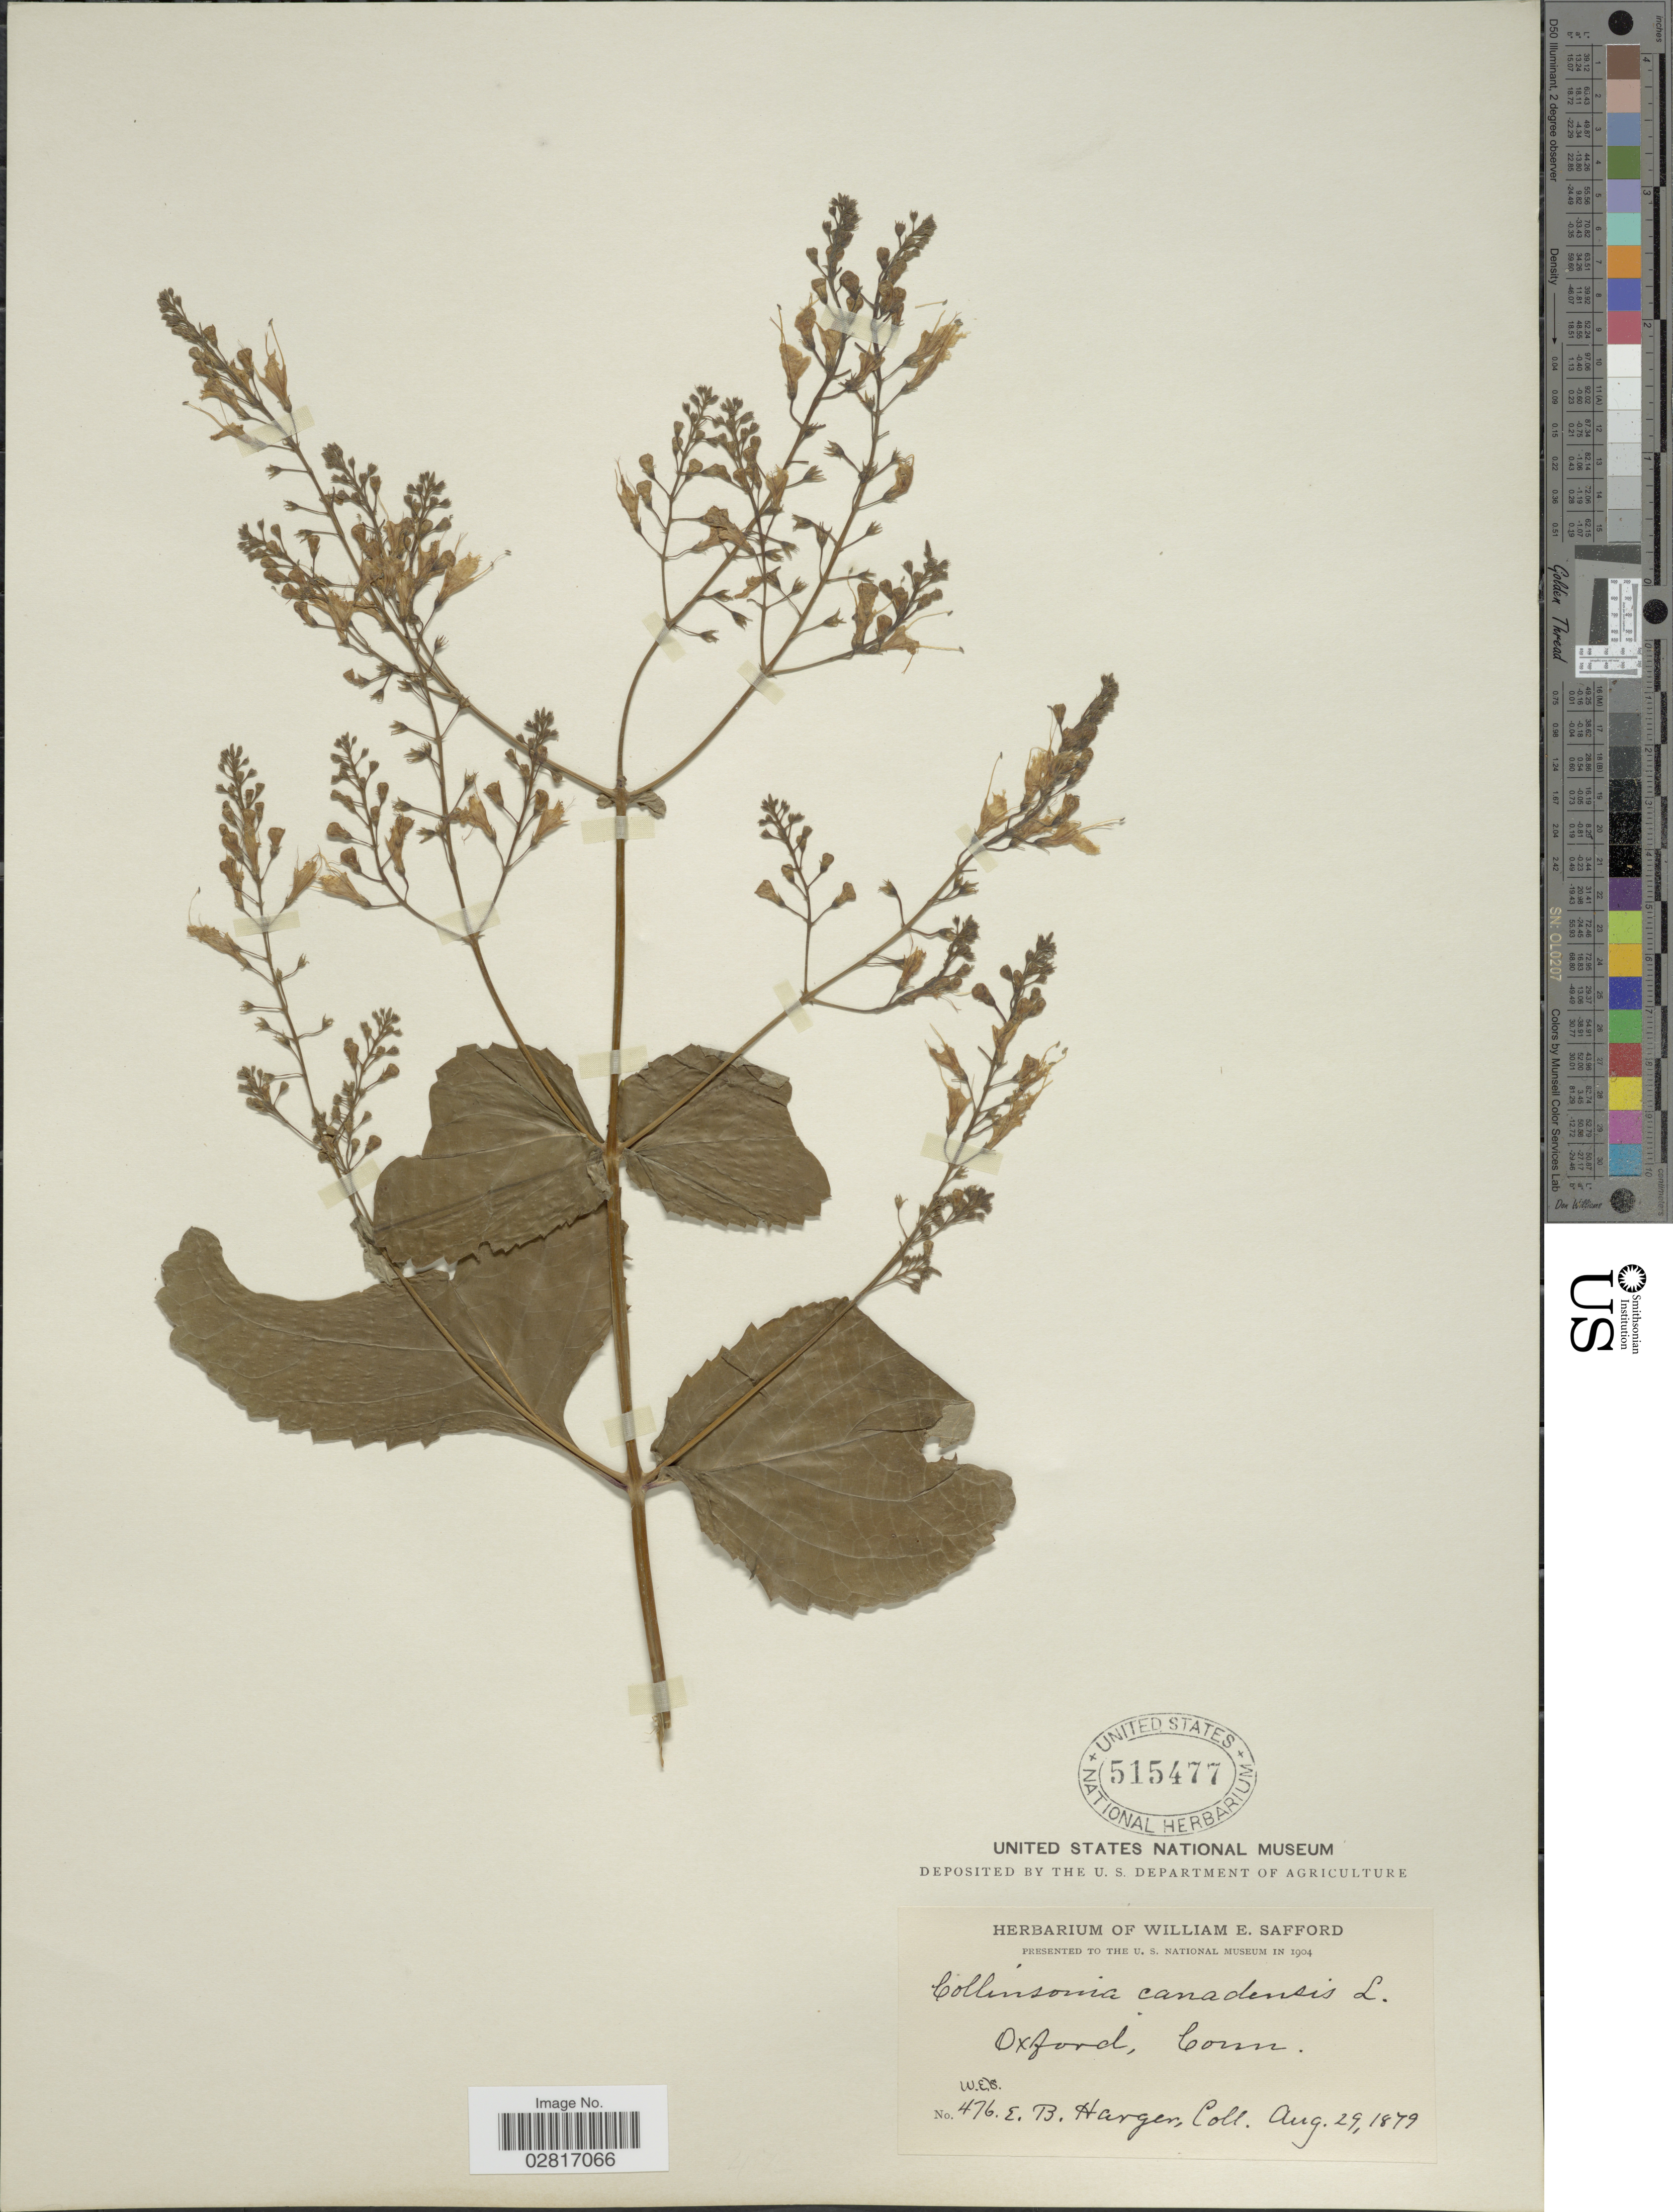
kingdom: Plantae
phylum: Tracheophyta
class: Magnoliopsida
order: Lamiales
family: Lamiaceae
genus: Collinsonia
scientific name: Collinsonia canadensis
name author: L.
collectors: E. B. Harger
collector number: W.E.S.476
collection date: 1879-08-29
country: United States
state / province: Connecticut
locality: Oxford,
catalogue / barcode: US 515477